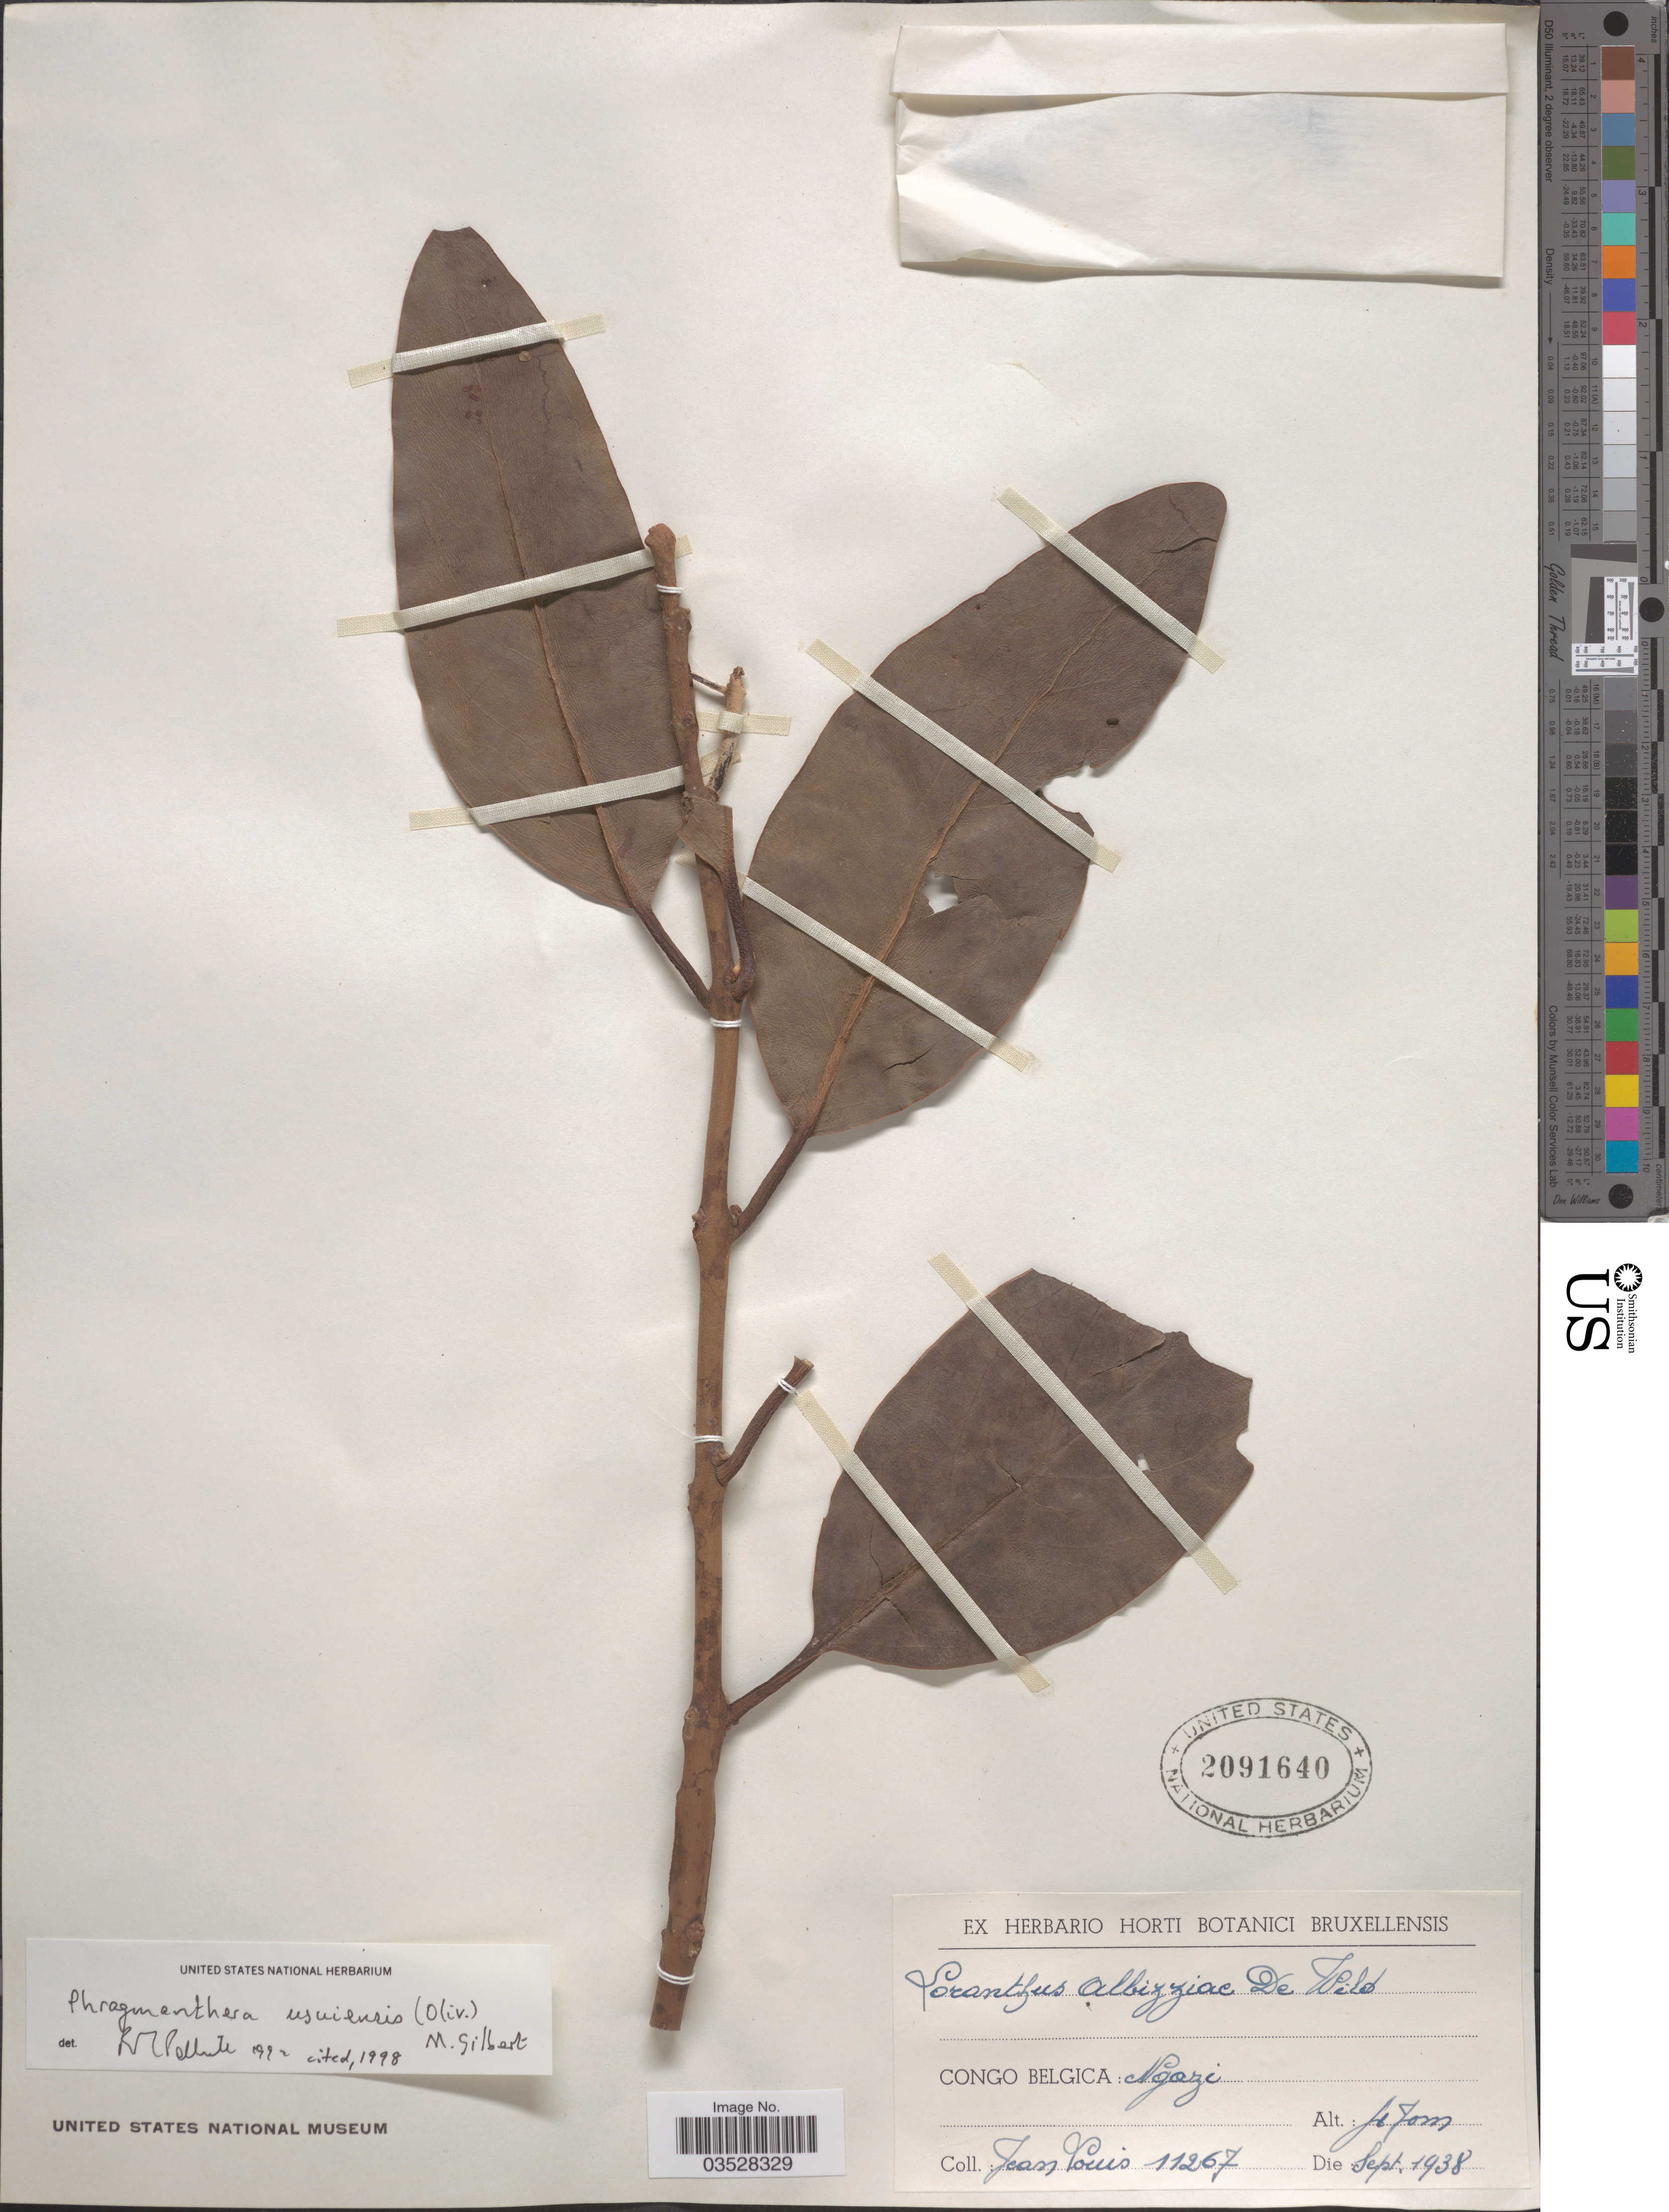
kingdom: Plantae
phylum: Tracheophyta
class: Magnoliopsida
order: Santalales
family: Loranthaceae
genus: Phragmanthera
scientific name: Phragmanthera usuiensis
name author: (Oliv.) M.G. Gilbert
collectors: J. Louis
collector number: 11267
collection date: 1938-09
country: Congo, Democratic Republic of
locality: Congo Belgica: Ngazi.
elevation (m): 470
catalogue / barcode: US 2091640